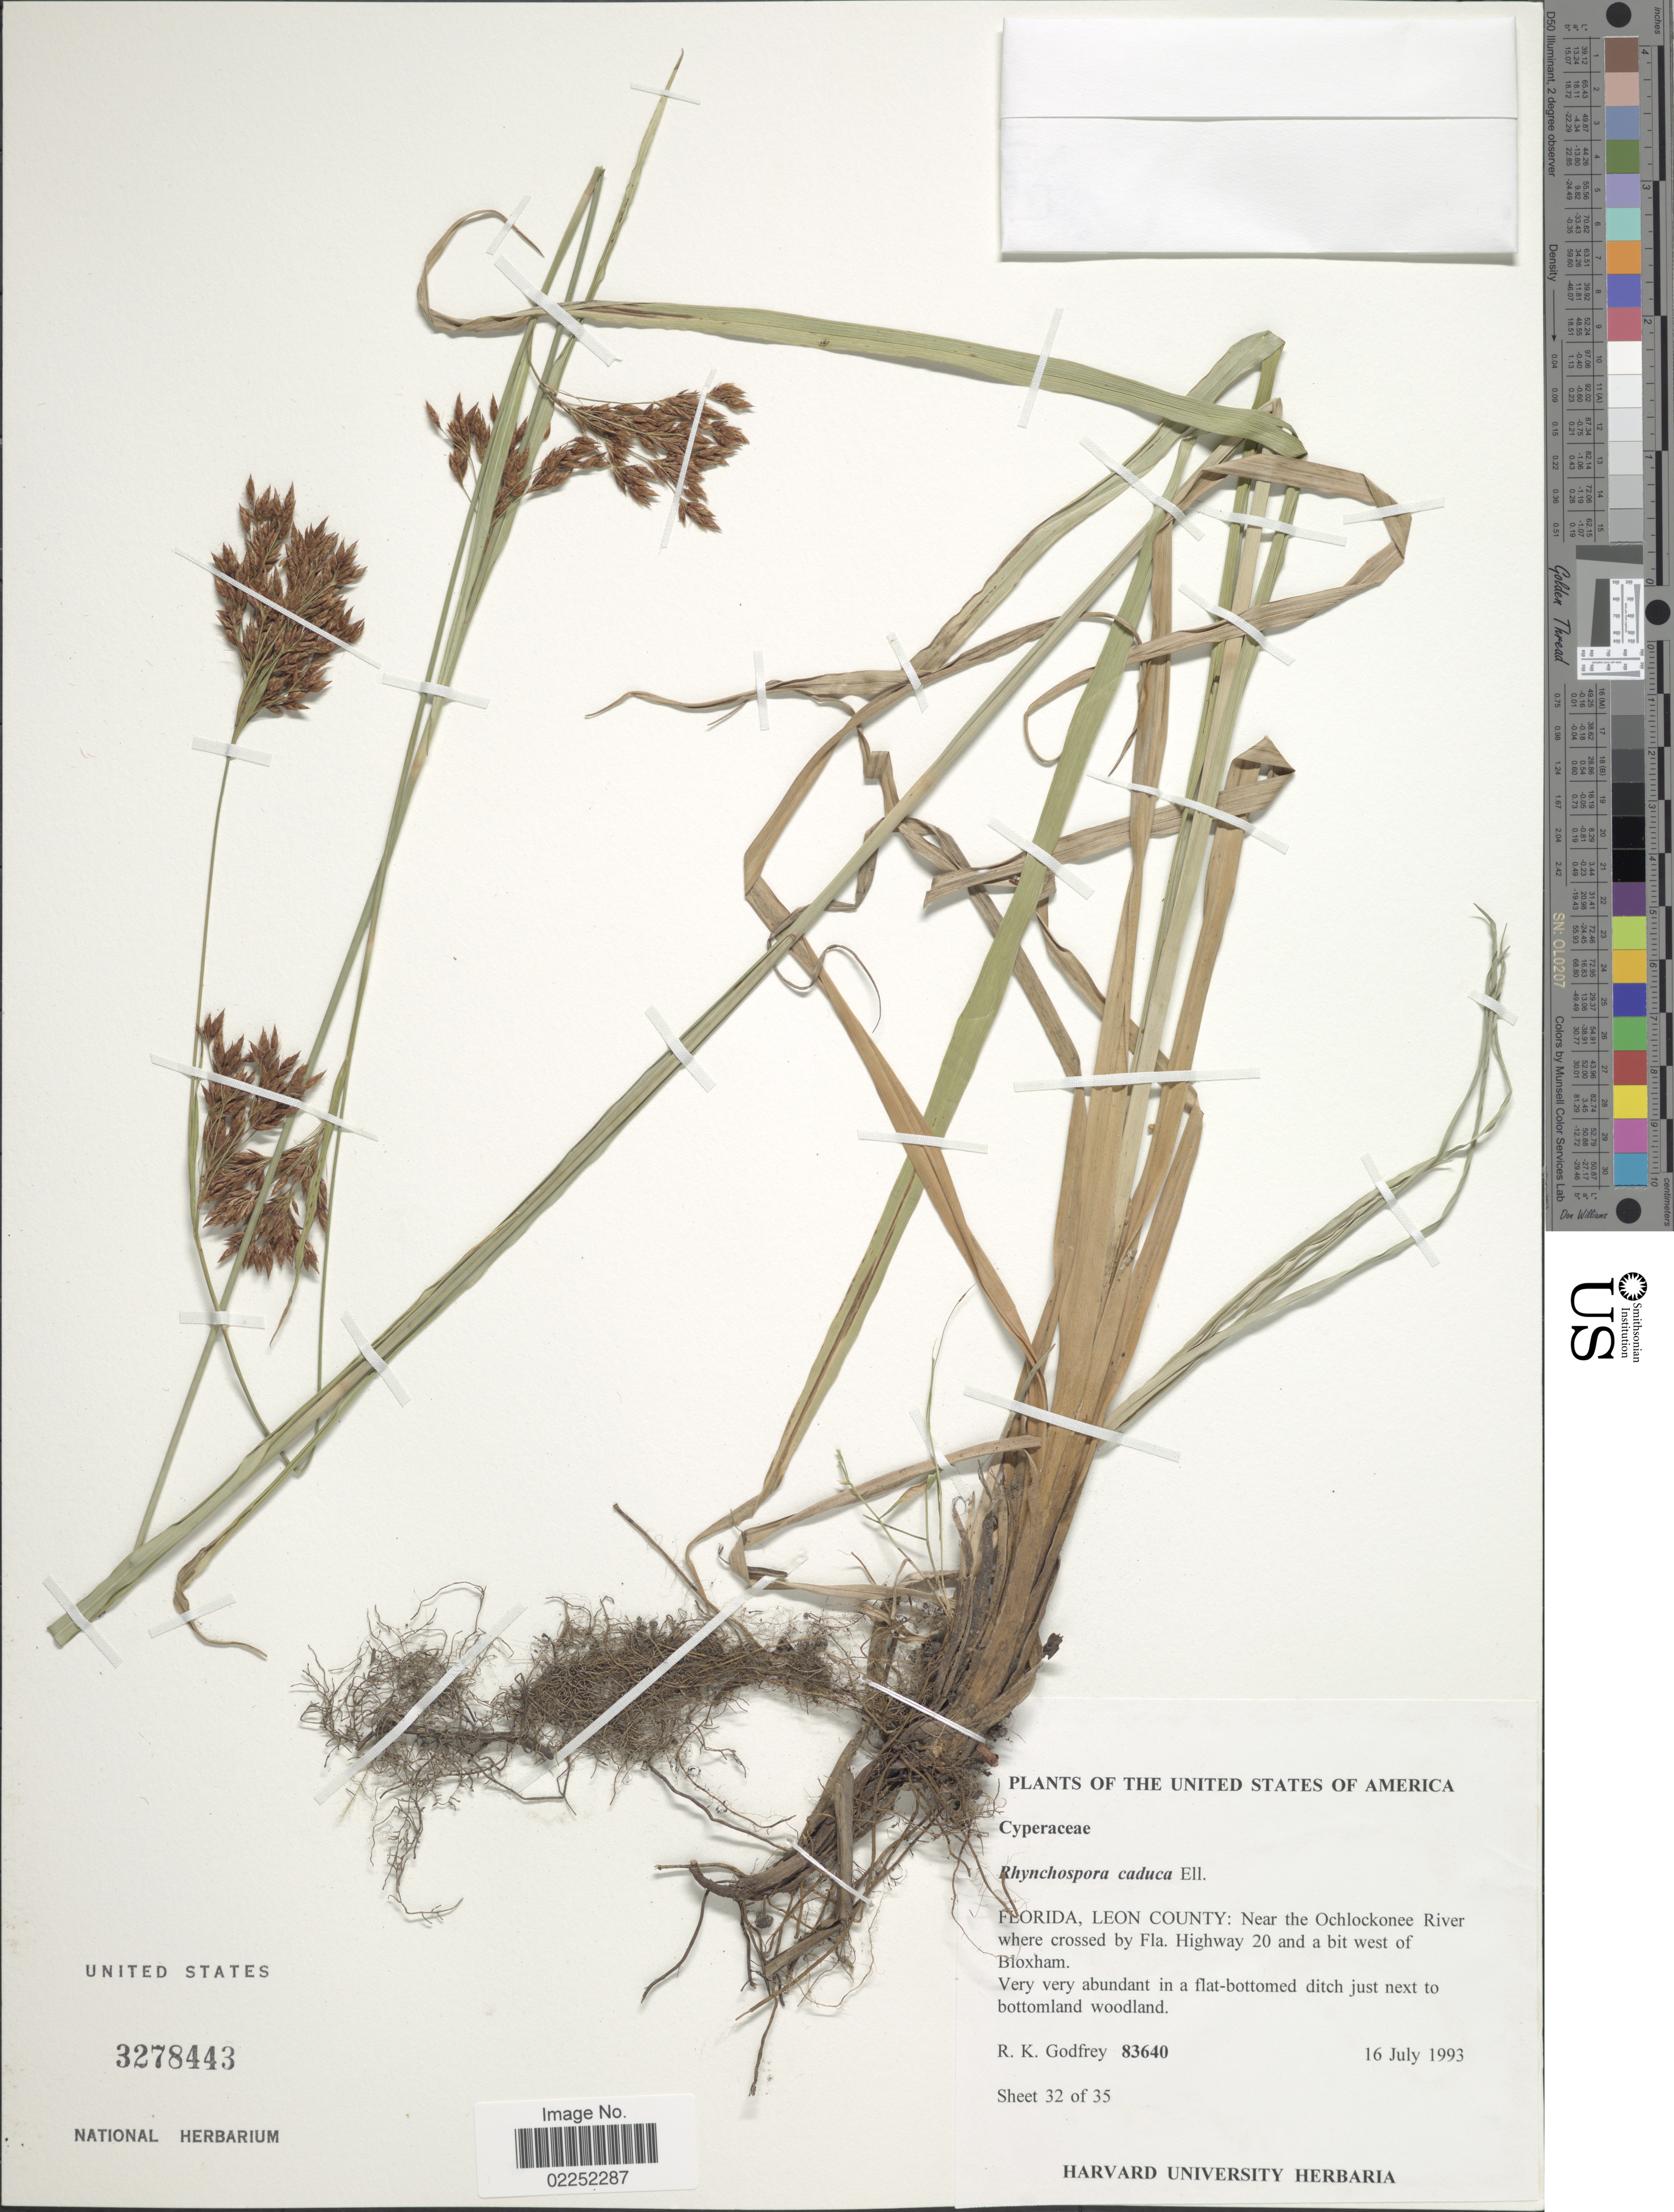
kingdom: Plantae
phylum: Tracheophyta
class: Liliopsida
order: Poales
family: Cyperaceae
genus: Rhynchospora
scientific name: Rhynchospora caduca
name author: Elliott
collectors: R. K. Godfrey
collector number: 83640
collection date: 1993-07-16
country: United States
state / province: Florida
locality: Leon County: Near the Ochlocknee River where crossed by Fla. Highway 20 and a bit west of Bloxham, Very very abundant in a flat-bottomed ditch just next to bottomland woodland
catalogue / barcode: US 3278443